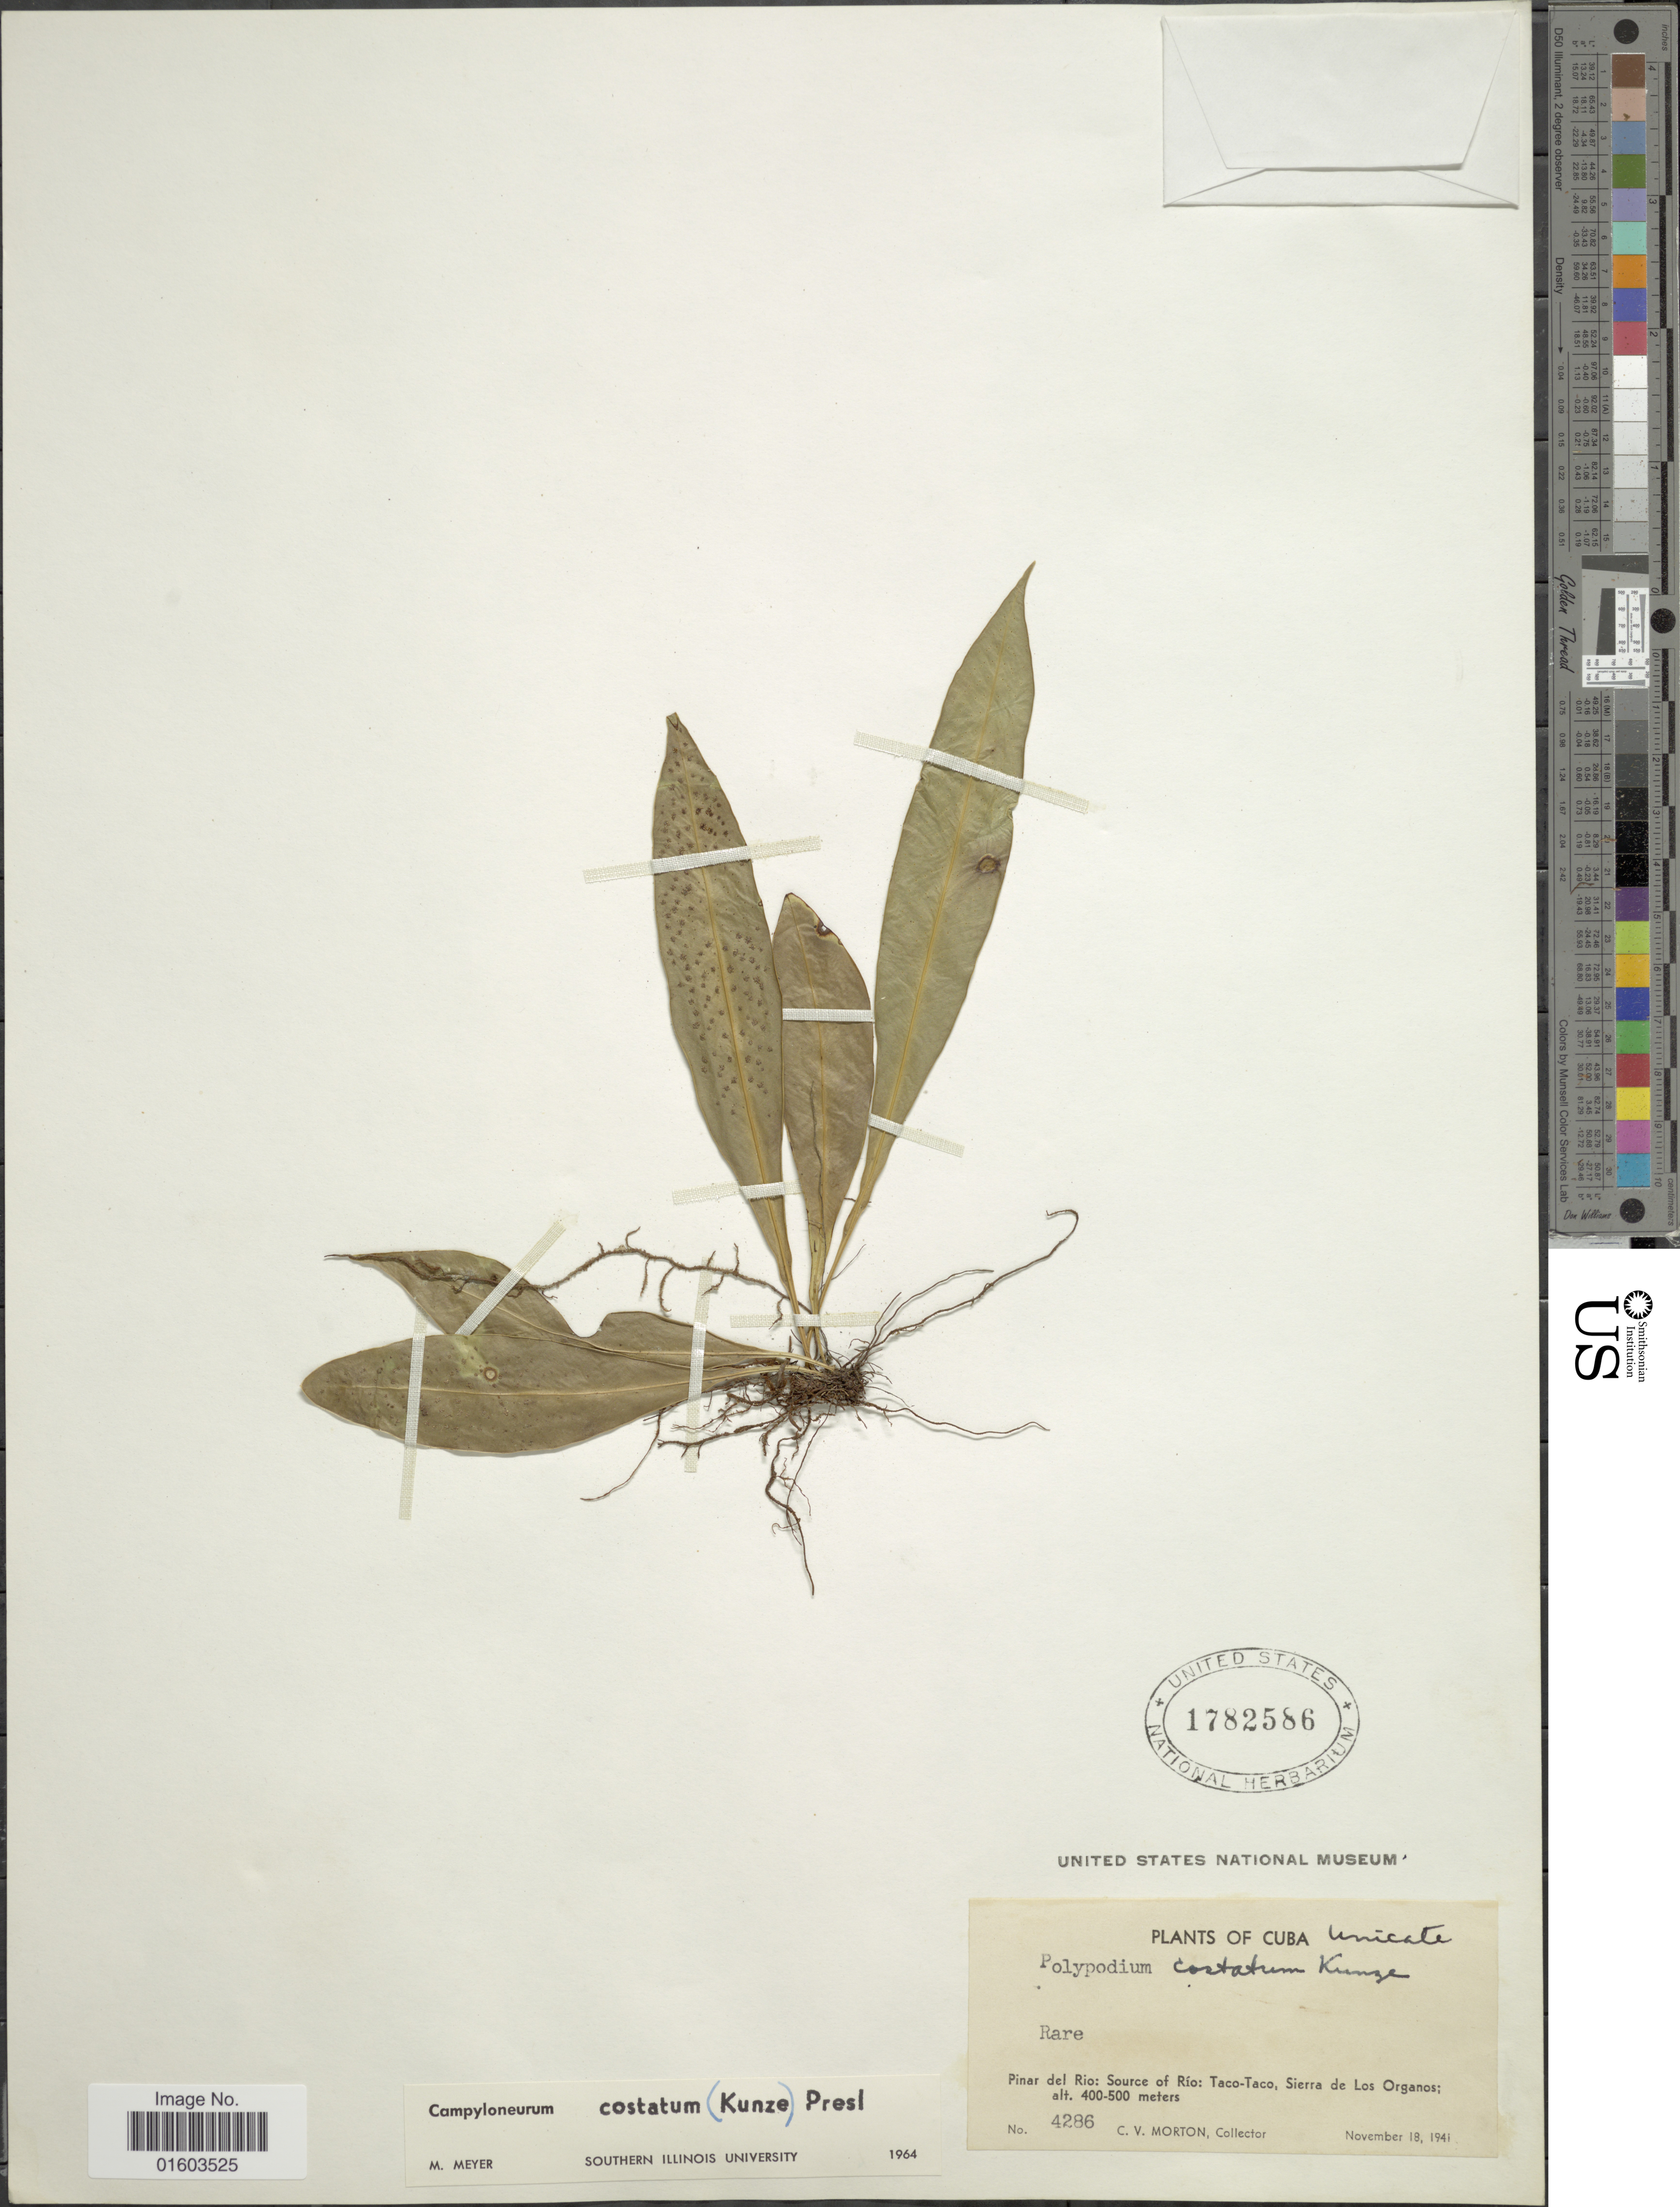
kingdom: Plantae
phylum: Tracheophyta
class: Polypodiopsida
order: Polypodiales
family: Polypodiaceae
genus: Campyloneurum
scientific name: Campyloneurum costatum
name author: (Kunze) C. Presl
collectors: C. V. Morton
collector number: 4286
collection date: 1941-11-18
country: Cuba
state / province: Pinar del Río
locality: Pinar del Rio: Source of Rio: Taco-Taco, Sierra de Los Organos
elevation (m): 400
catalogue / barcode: US 1782586